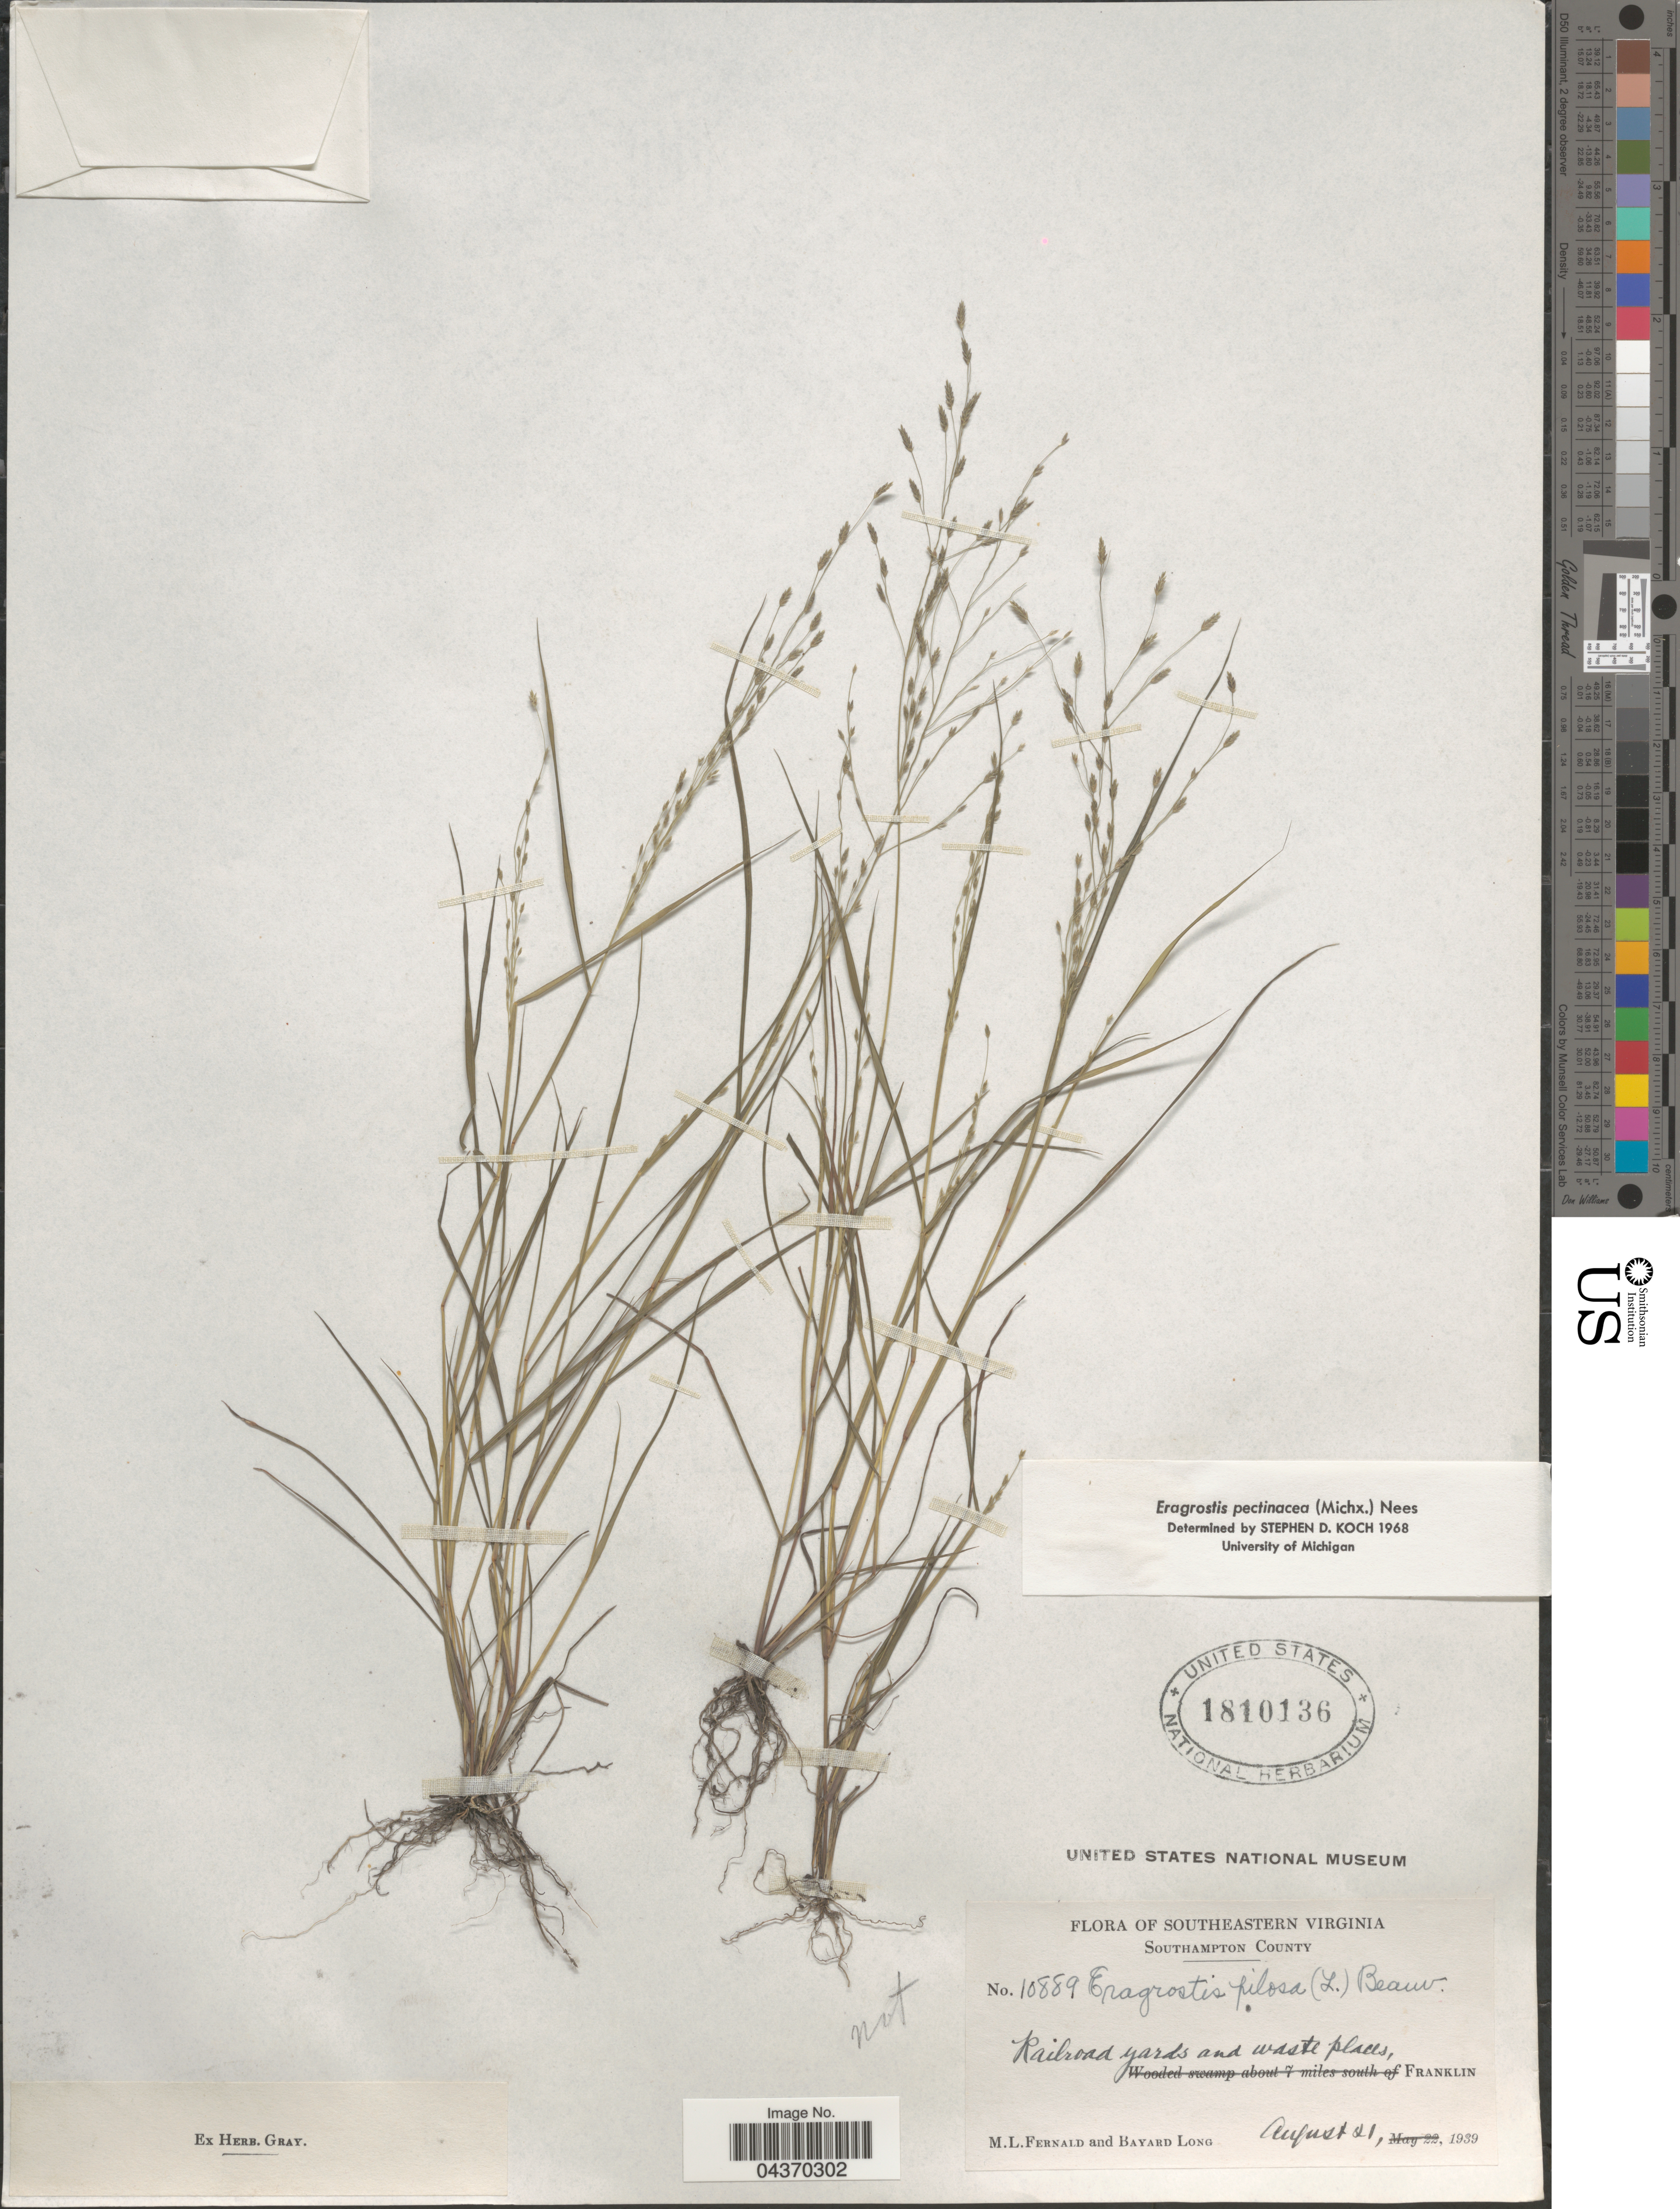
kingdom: Plantae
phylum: Tracheophyta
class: Liliopsida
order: Poales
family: Poaceae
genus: Eragrostis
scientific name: Eragrostis pectinacea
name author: (Michx.) Nees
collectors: M. L. Fernald & B. Long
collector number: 10889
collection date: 1939-08-21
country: United States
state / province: Virginia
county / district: Southampton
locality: Southeastern Virginia. Southampton County. Railroad yards and waste places, Franklin.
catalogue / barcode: US 1810136